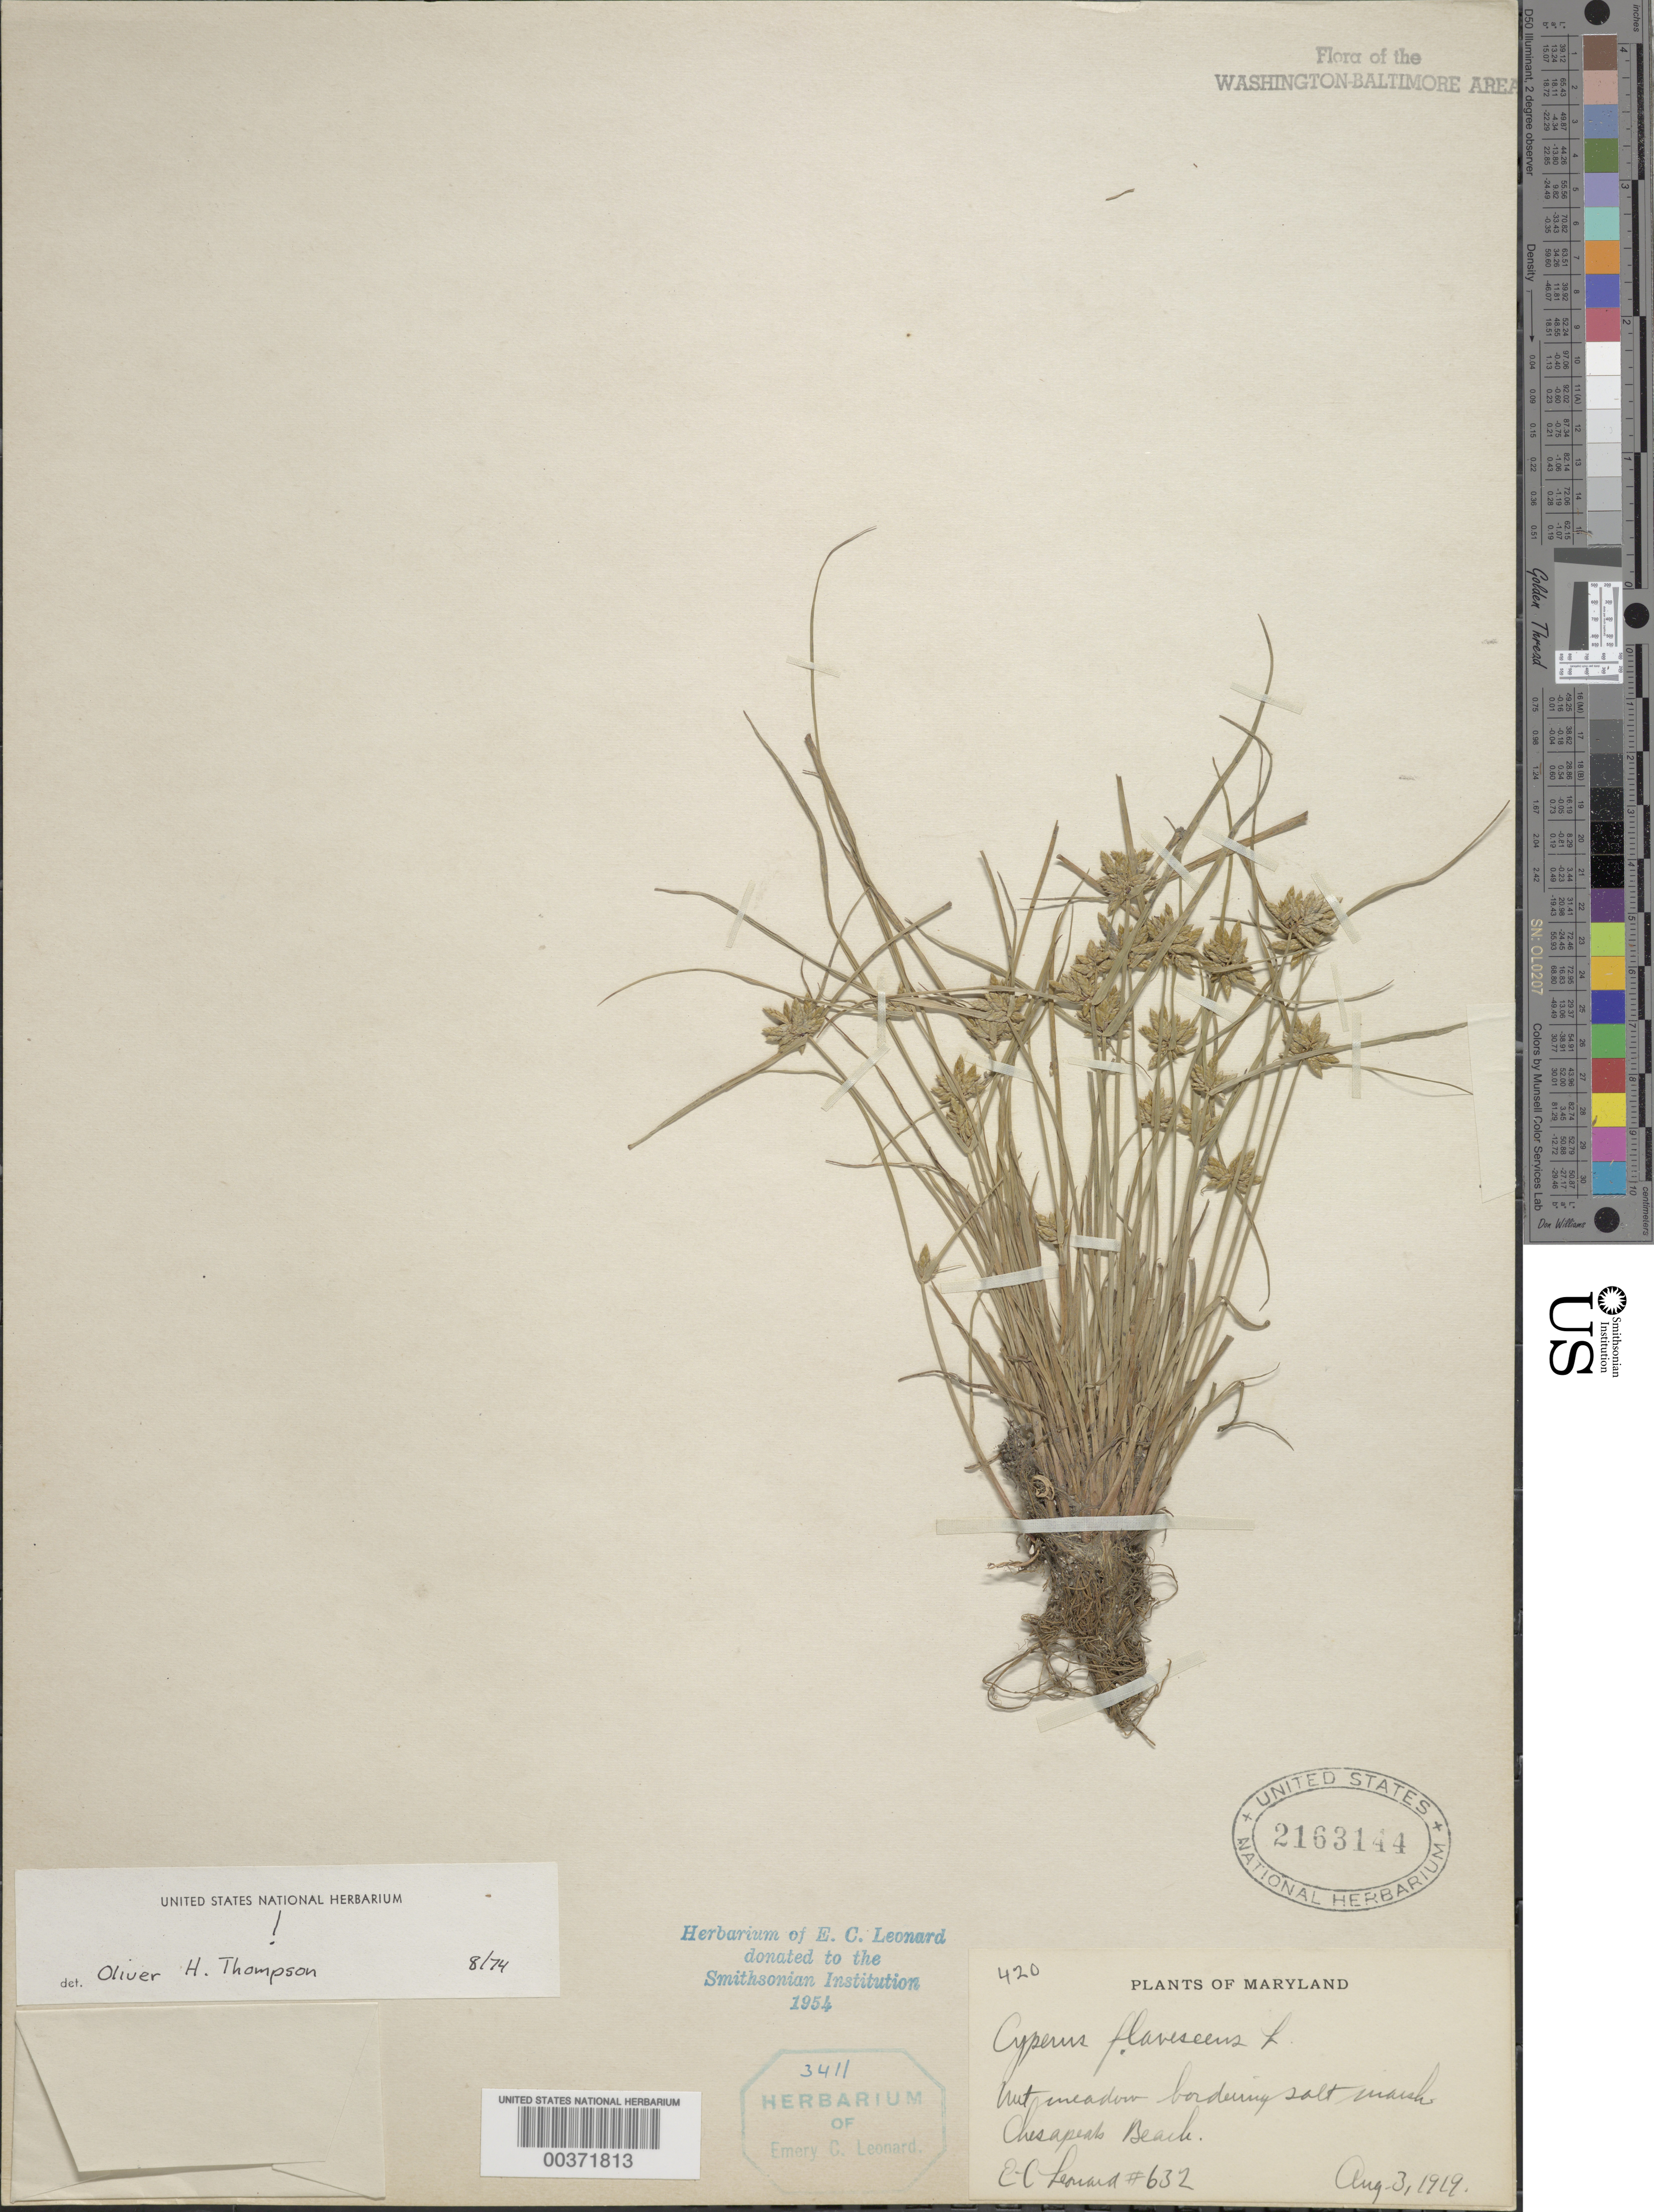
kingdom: Plantae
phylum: Tracheophyta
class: Liliopsida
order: Poales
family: Cyperaceae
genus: Cyperus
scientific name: Cyperus flavescens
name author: L.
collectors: E. C. Leonard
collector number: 420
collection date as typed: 03 Aug 1919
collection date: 1919-08-03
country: United States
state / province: Maryland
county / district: Calvert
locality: Chesapeake Beach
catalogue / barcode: US 2163144